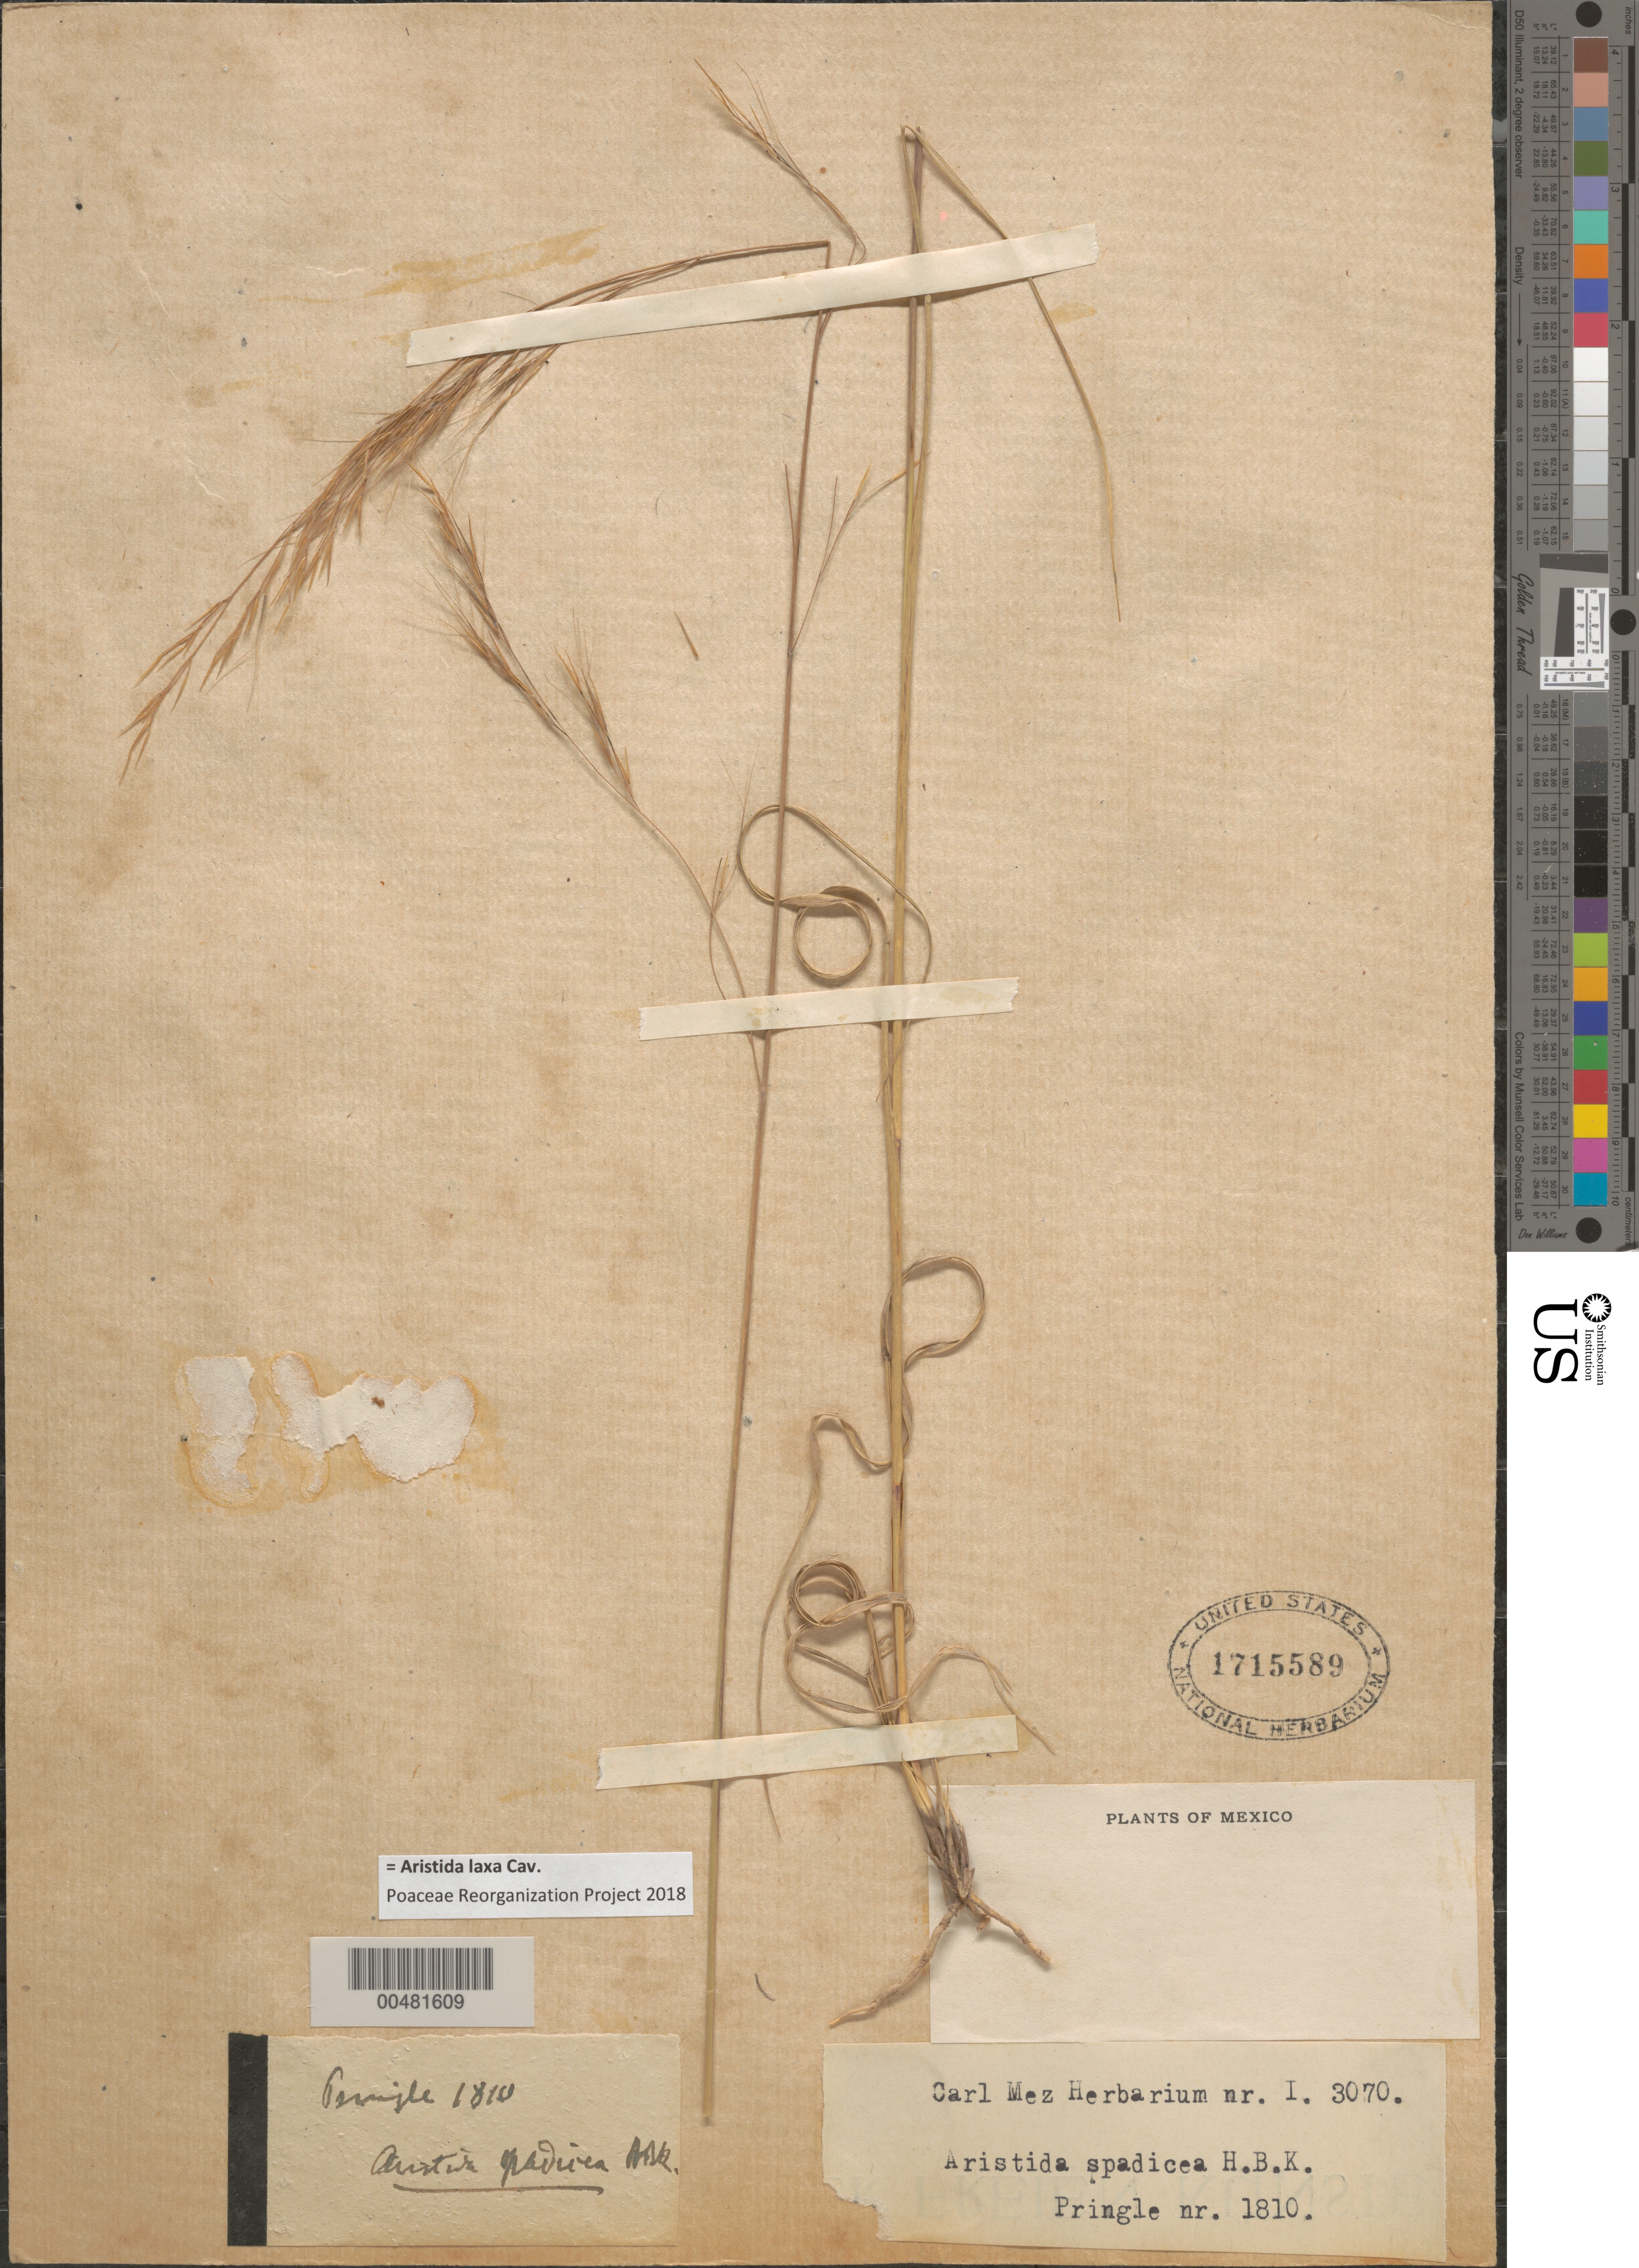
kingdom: Plantae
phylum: Tracheophyta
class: Liliopsida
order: Poales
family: Poaceae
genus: Aristida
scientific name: Aristida laxa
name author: Cav.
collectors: -- Pringle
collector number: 1810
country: Mexico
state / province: Durango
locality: San Ramon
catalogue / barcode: US 1715589